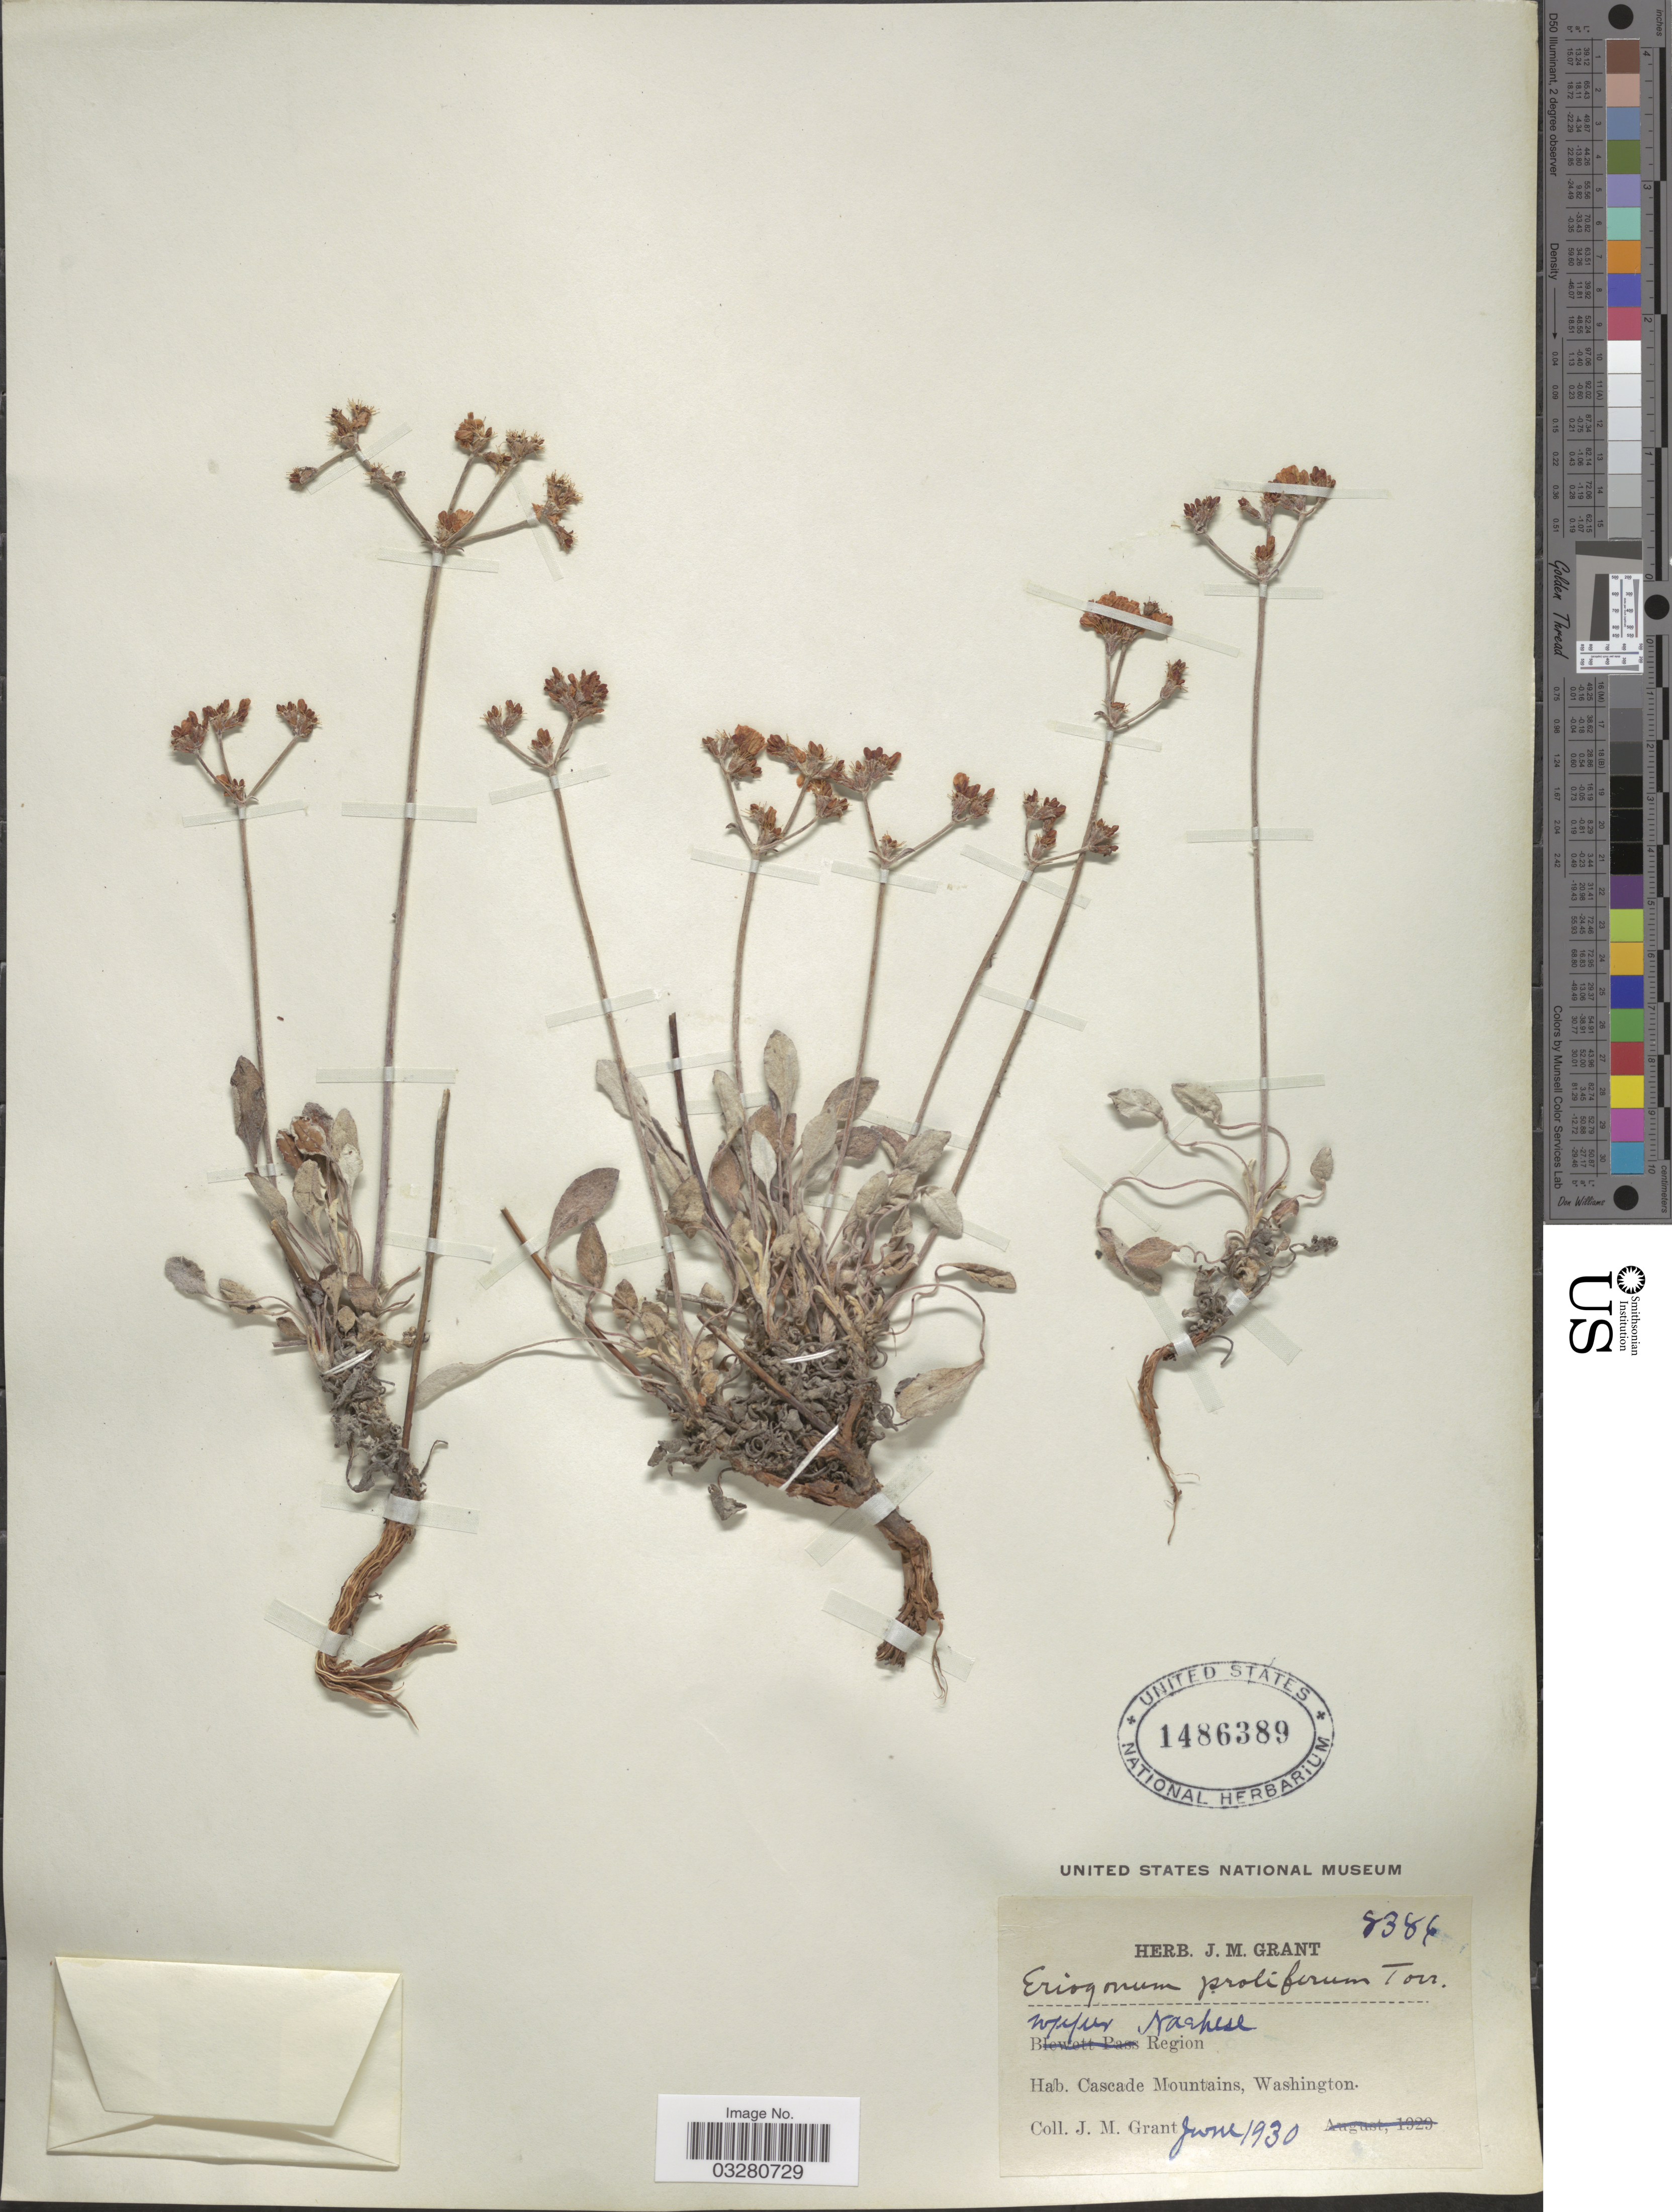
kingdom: Plantae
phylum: Tracheophyta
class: Magnoliopsida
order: Caryophyllales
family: Polygonaceae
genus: Eriogonum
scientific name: Eriogonum strictum subsp. proliferum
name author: (Torr. & A. Gray) S. Stokes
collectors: J. M. Grant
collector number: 8384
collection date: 1930-06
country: United States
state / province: Washington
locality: Upper Naches Region. Cascade Mountains.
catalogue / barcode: US 1486389